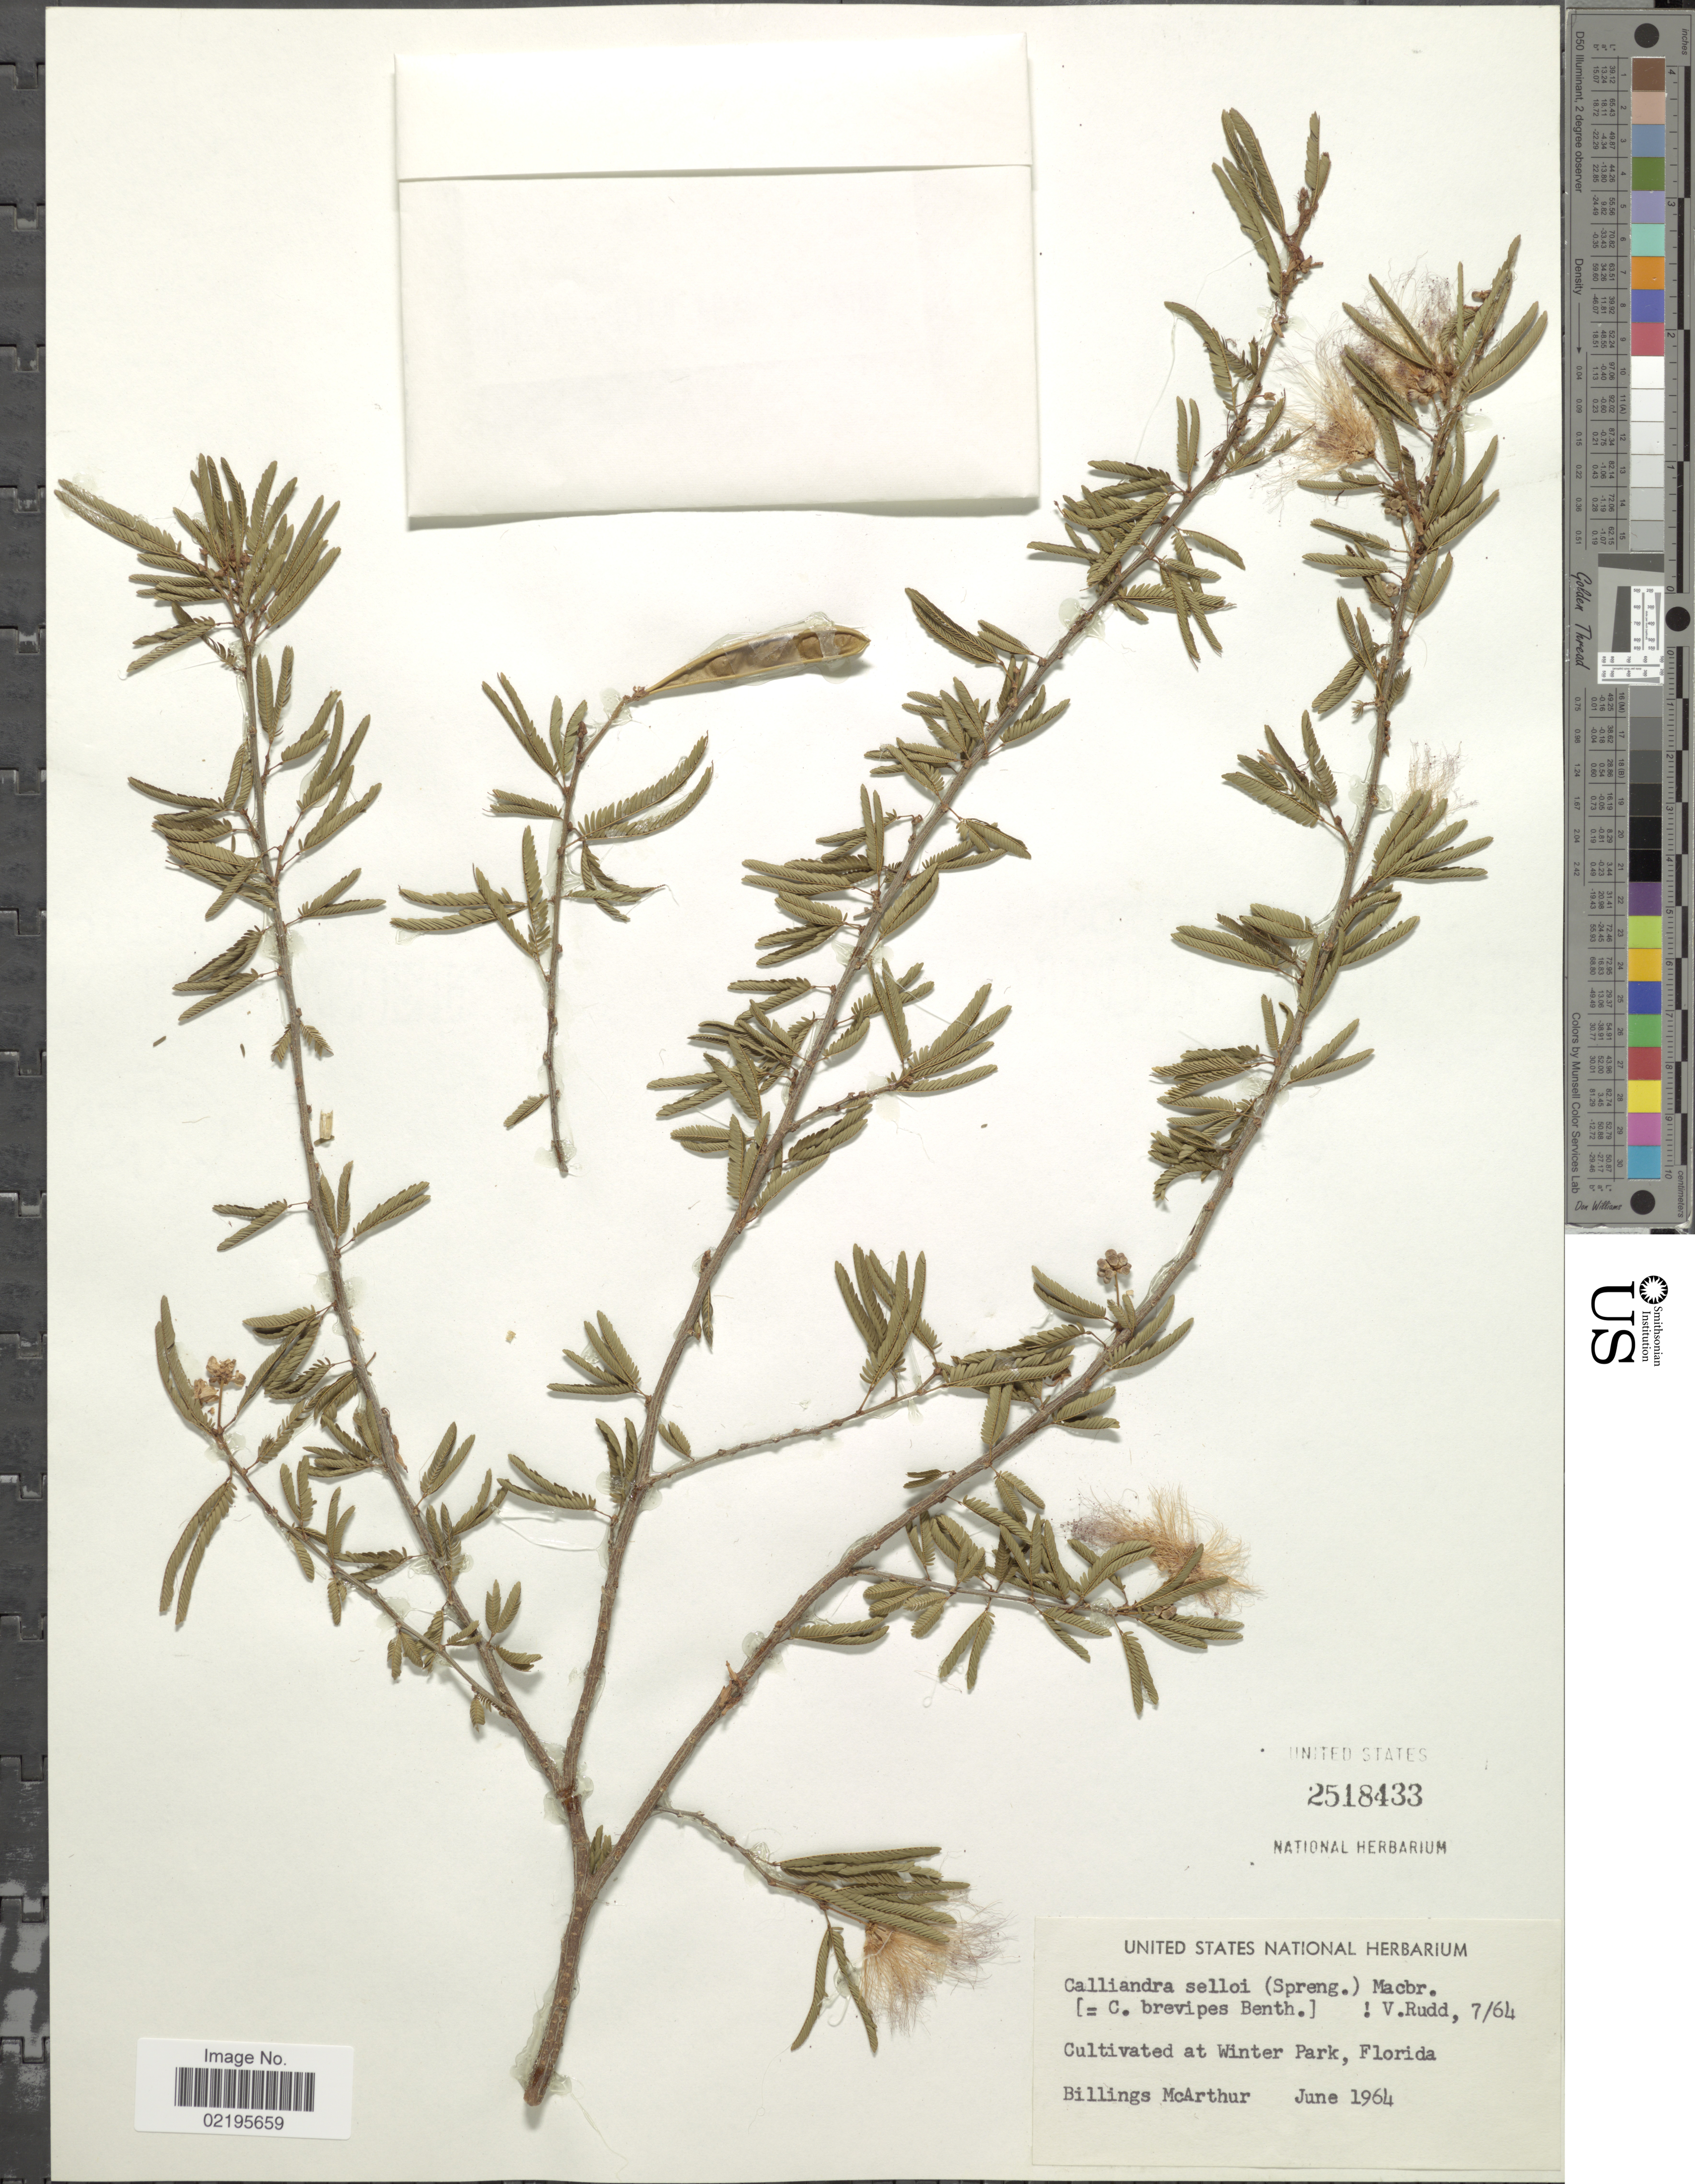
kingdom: Plantae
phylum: Tracheophyta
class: Magnoliopsida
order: Fabales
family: Fabaceae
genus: Calliandra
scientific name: Calliandra selloi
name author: (Spreng.) J.F. Macbr.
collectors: B. McArthur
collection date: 1964-06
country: United States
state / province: Florida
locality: Winter Park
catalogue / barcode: US 2518433